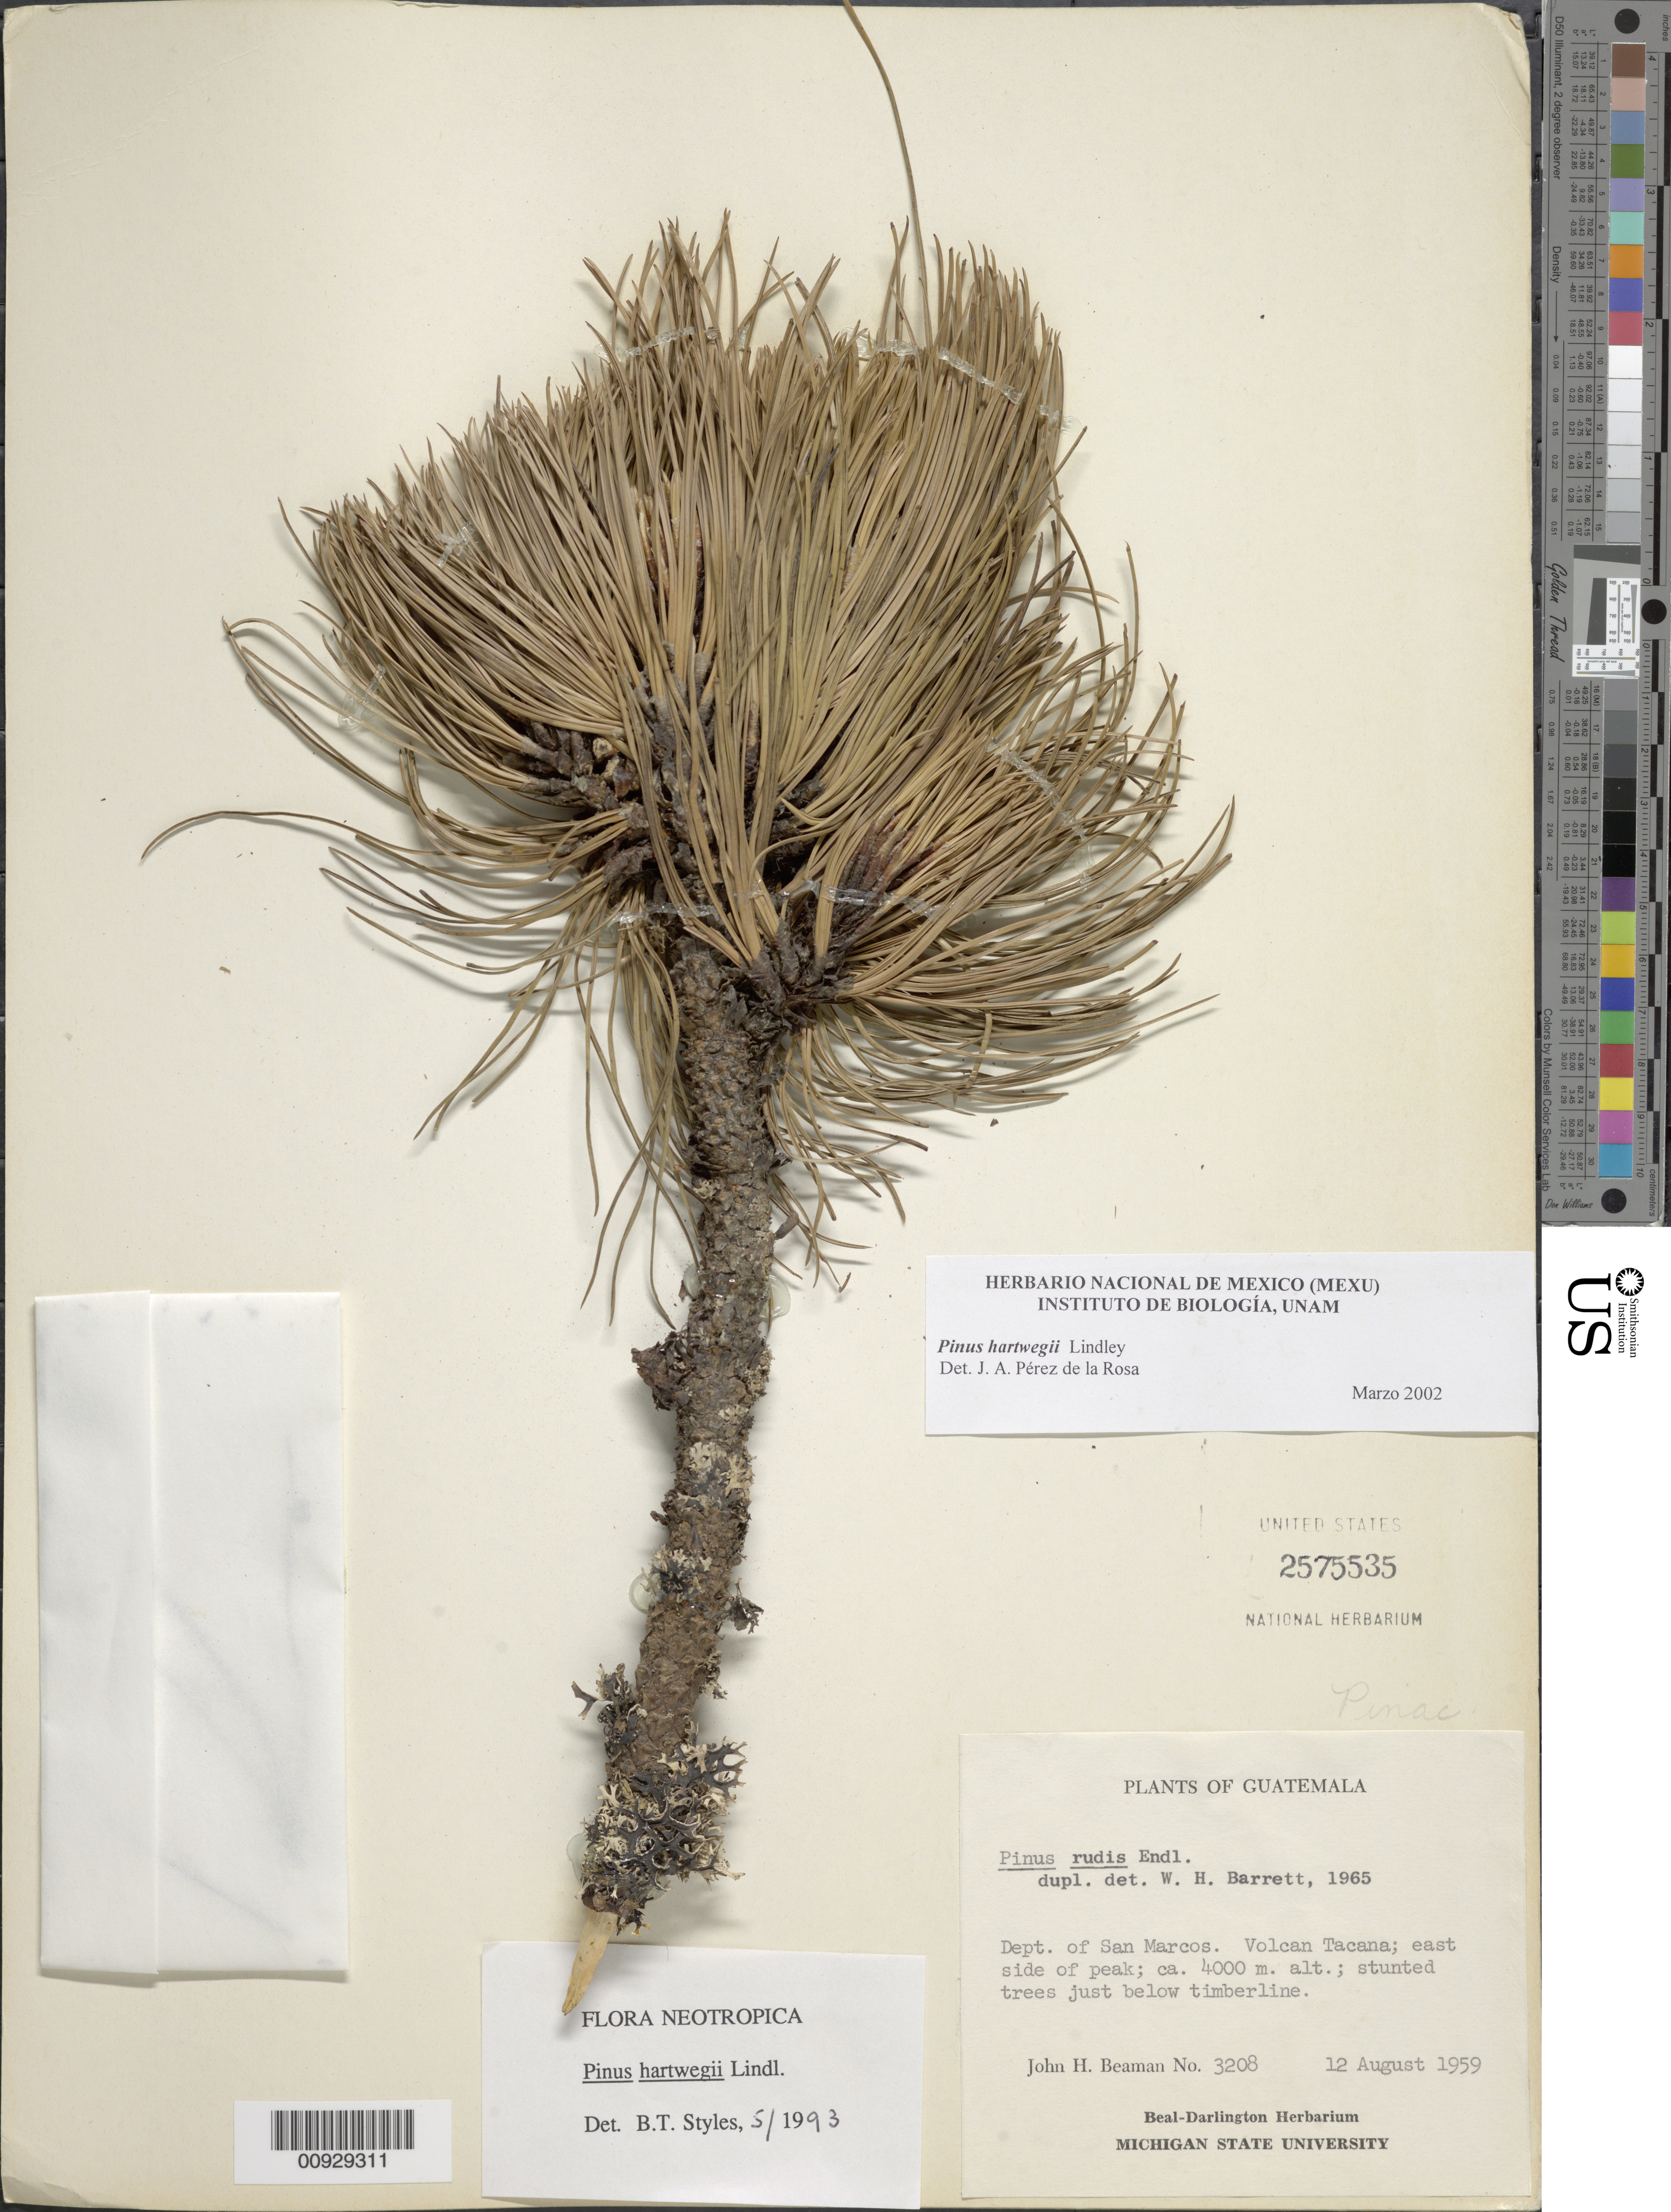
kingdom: Plantae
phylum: Tracheophyta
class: Pinopsida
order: Pinales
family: Pinaceae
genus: Pinus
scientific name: Pinus hartwegii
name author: Lindl.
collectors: J. H. Beaman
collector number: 3208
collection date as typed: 12 Aug 1959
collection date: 1959-08-12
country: Guatemala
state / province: San Marcos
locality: Volcán Tacana; east side of peak.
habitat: Stunted trees just below timberline.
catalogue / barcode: US 2575535